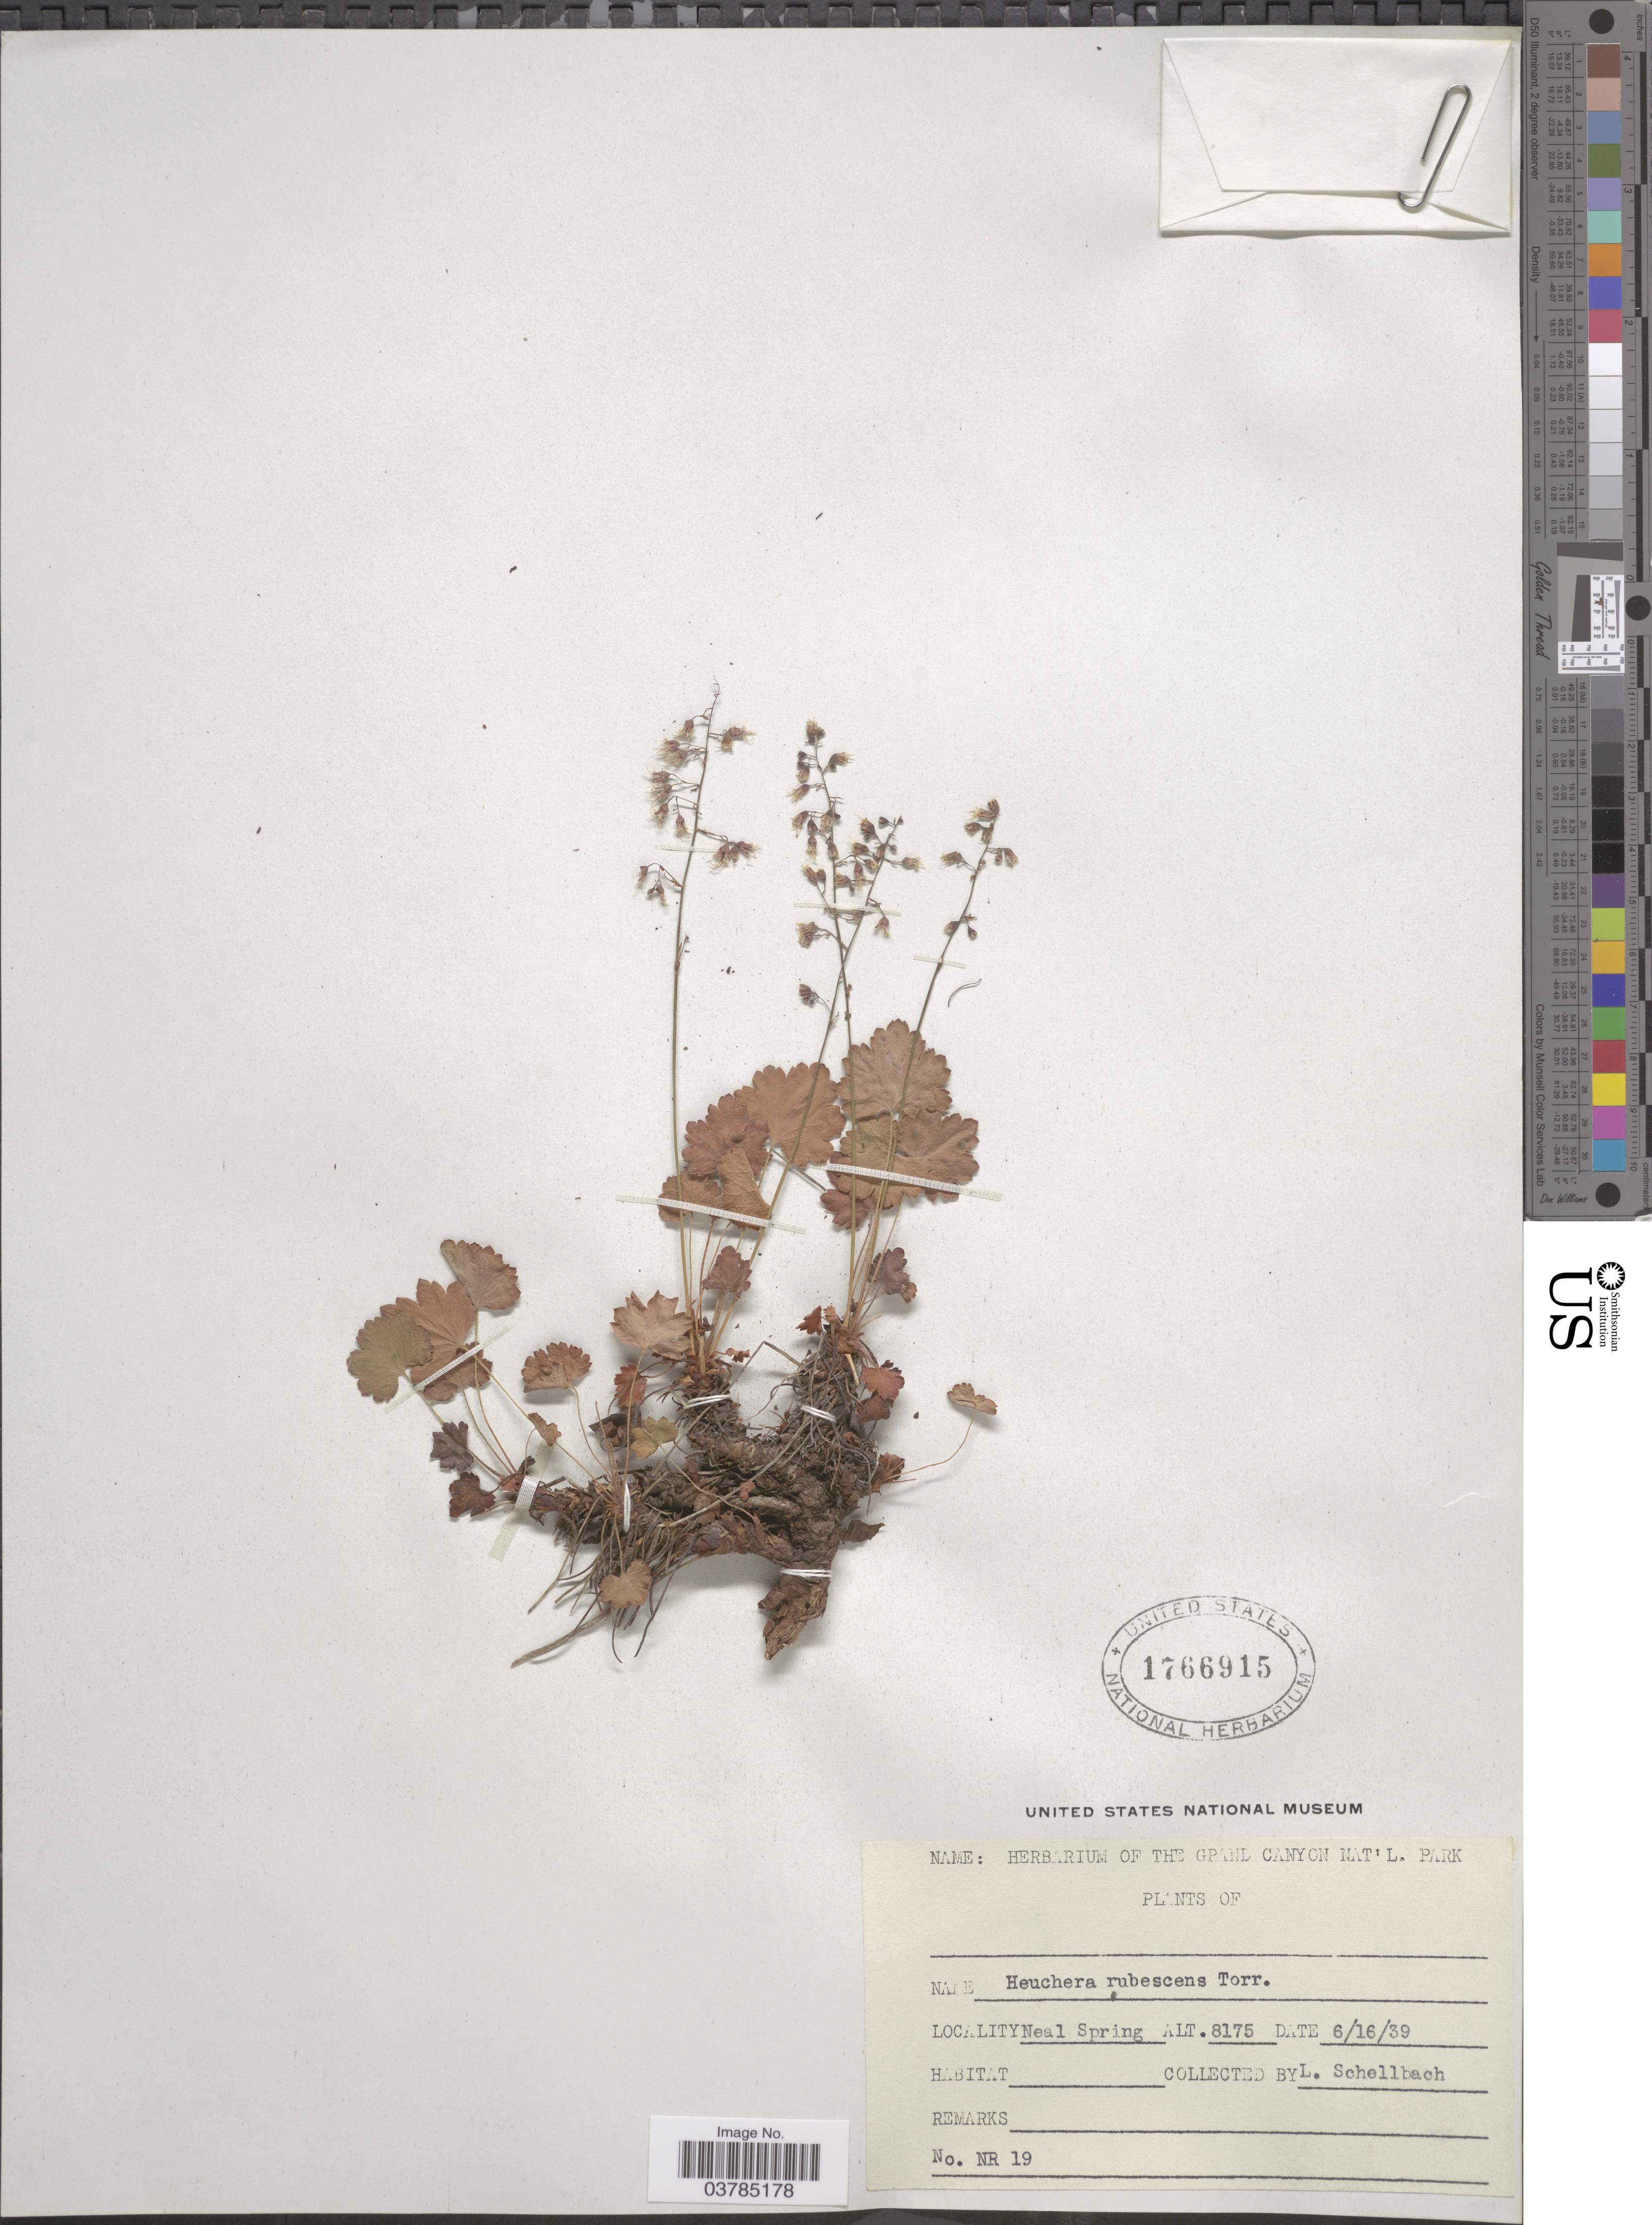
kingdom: Plantae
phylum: Tracheophyta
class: Magnoliopsida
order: Saxifragales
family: Saxifragaceae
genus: Heuchera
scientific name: Heuchera rubescens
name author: Torr.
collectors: L. Schellbach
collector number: NR 19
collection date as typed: Transcribed d/m/y: 16/6/39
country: United States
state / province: Arizona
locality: Neal Spring.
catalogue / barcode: US 1766915